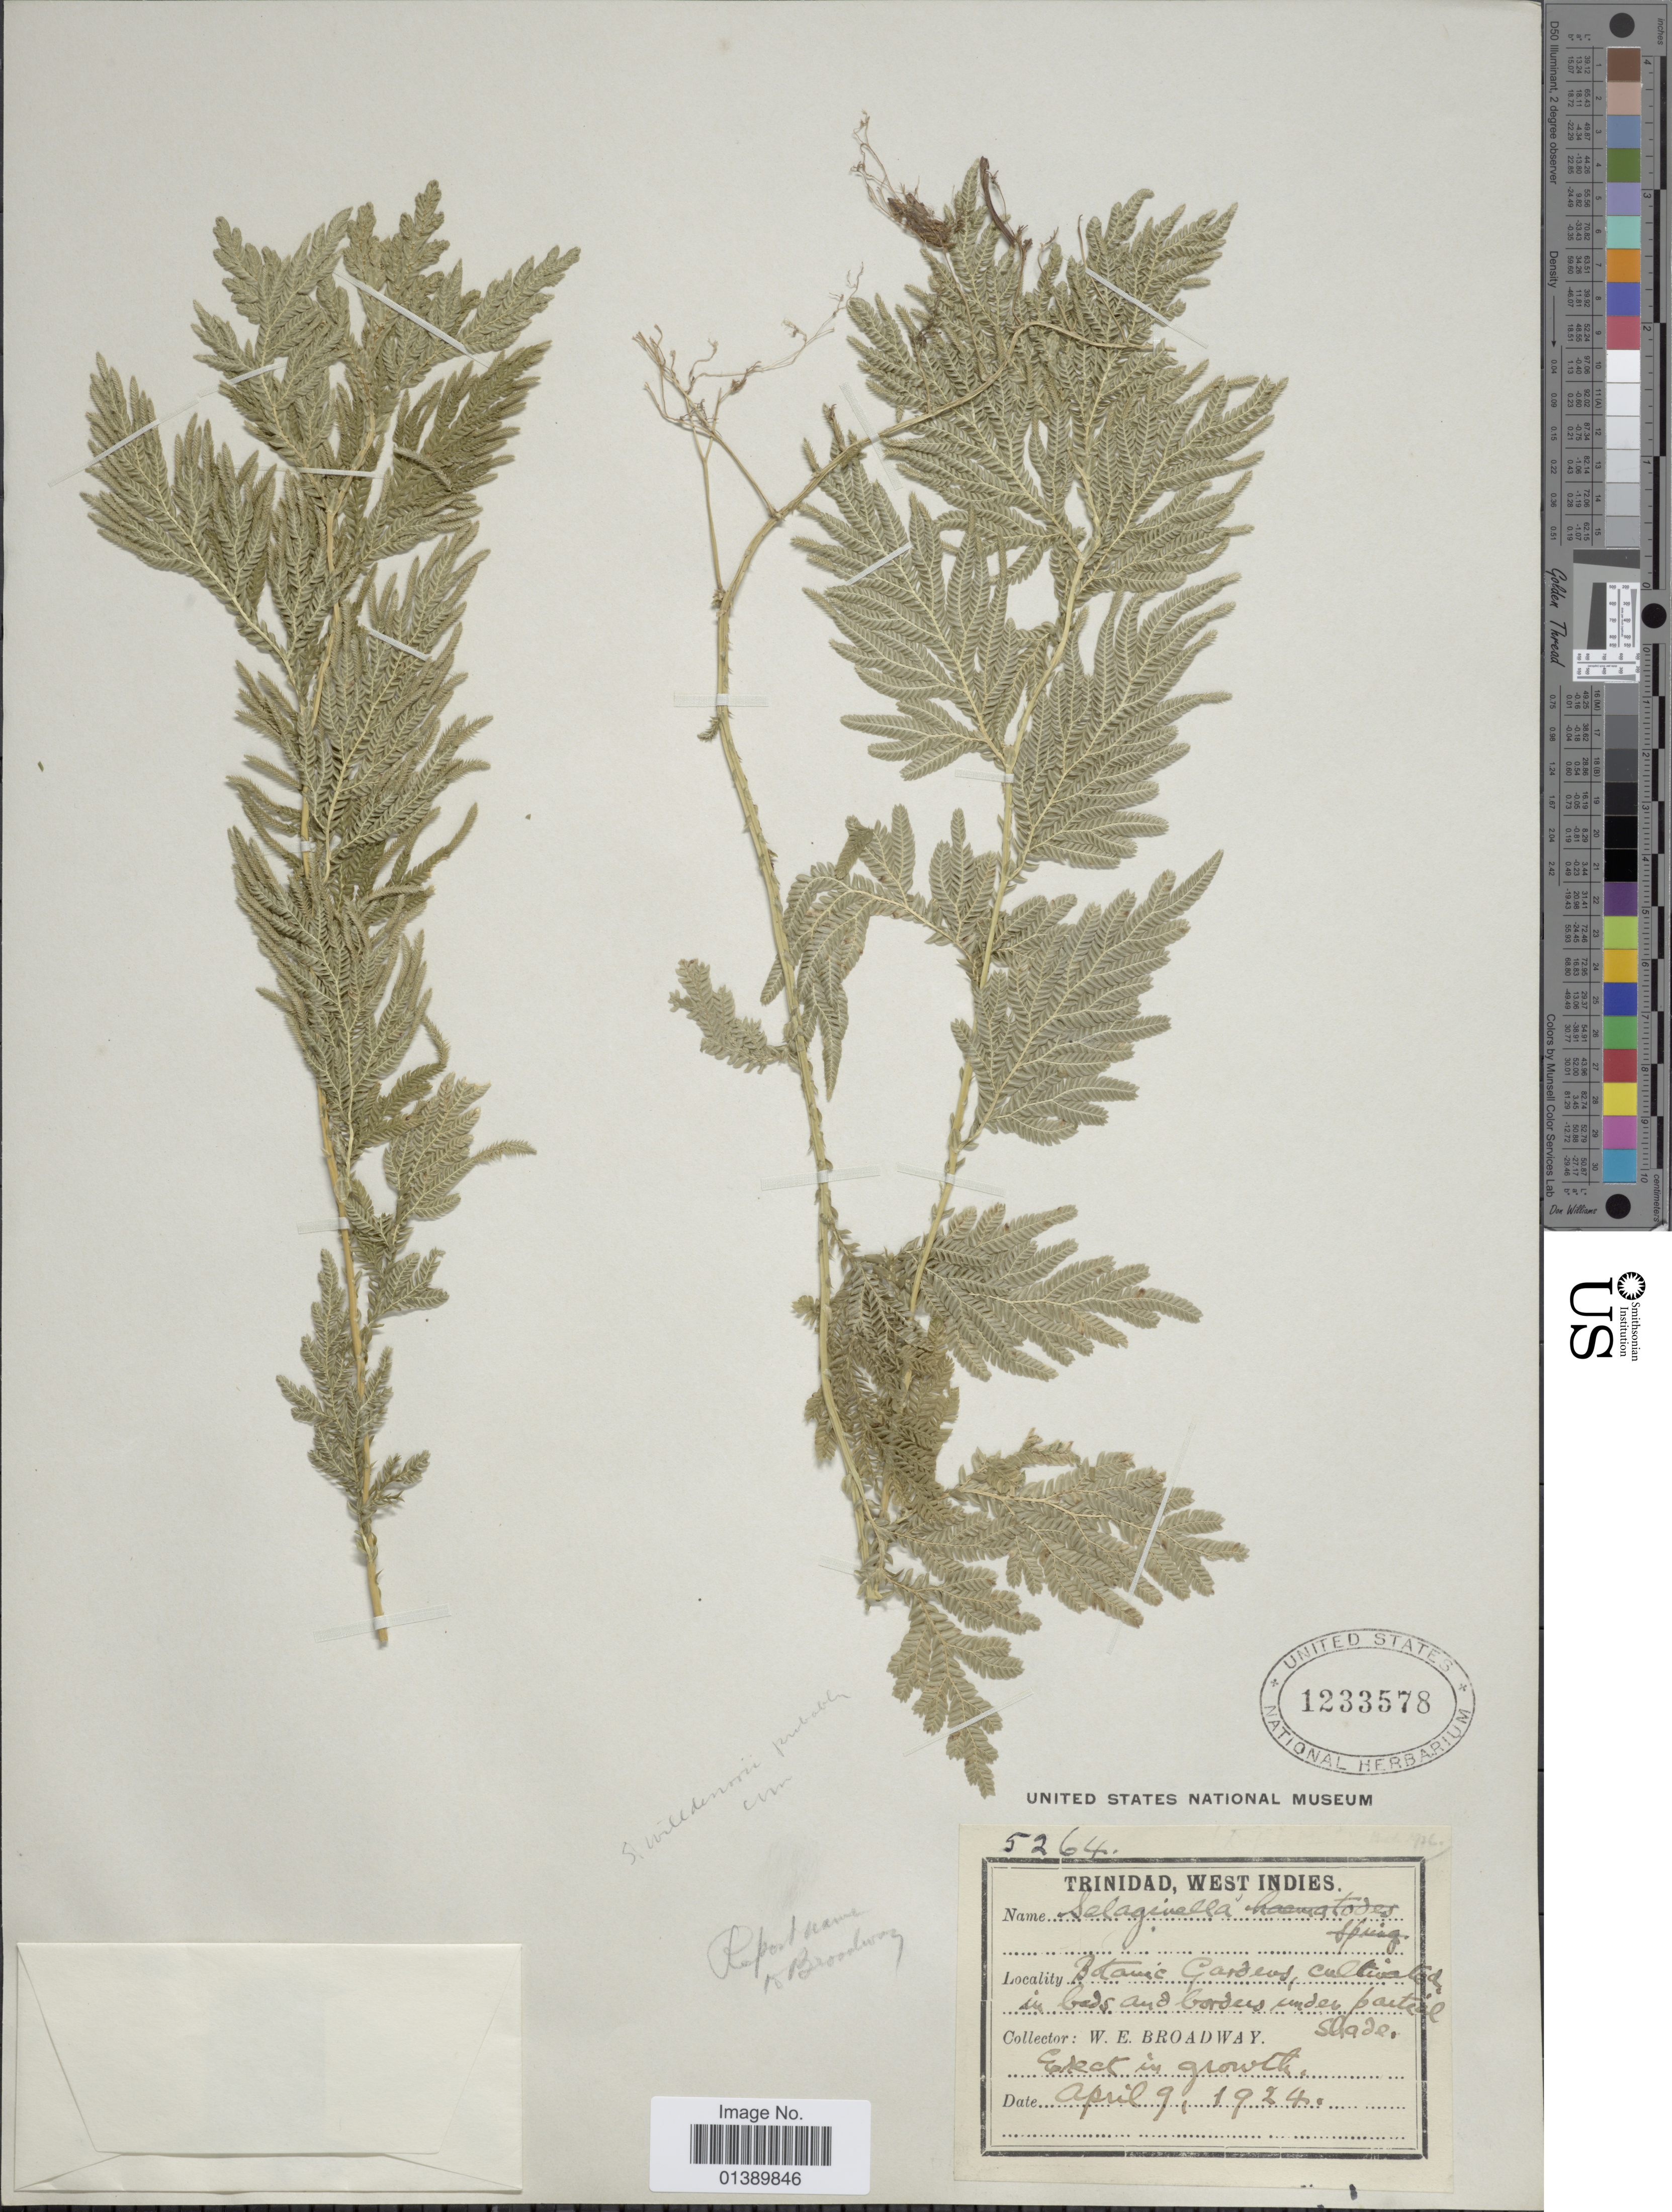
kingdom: Plantae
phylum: Tracheophyta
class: Lycopodiopsida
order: Selaginellales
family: Selaginellaceae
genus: Selaginella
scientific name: Selaginella plana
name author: (Desv. ex Poir.) Hieron.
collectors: W. E. Broadway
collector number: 5264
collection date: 1924-04-09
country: Trinidad and Tobago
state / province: Trinidad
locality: West Indies, Botanic, cultivated in beds and borders under partial shade.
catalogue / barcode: US 1233578